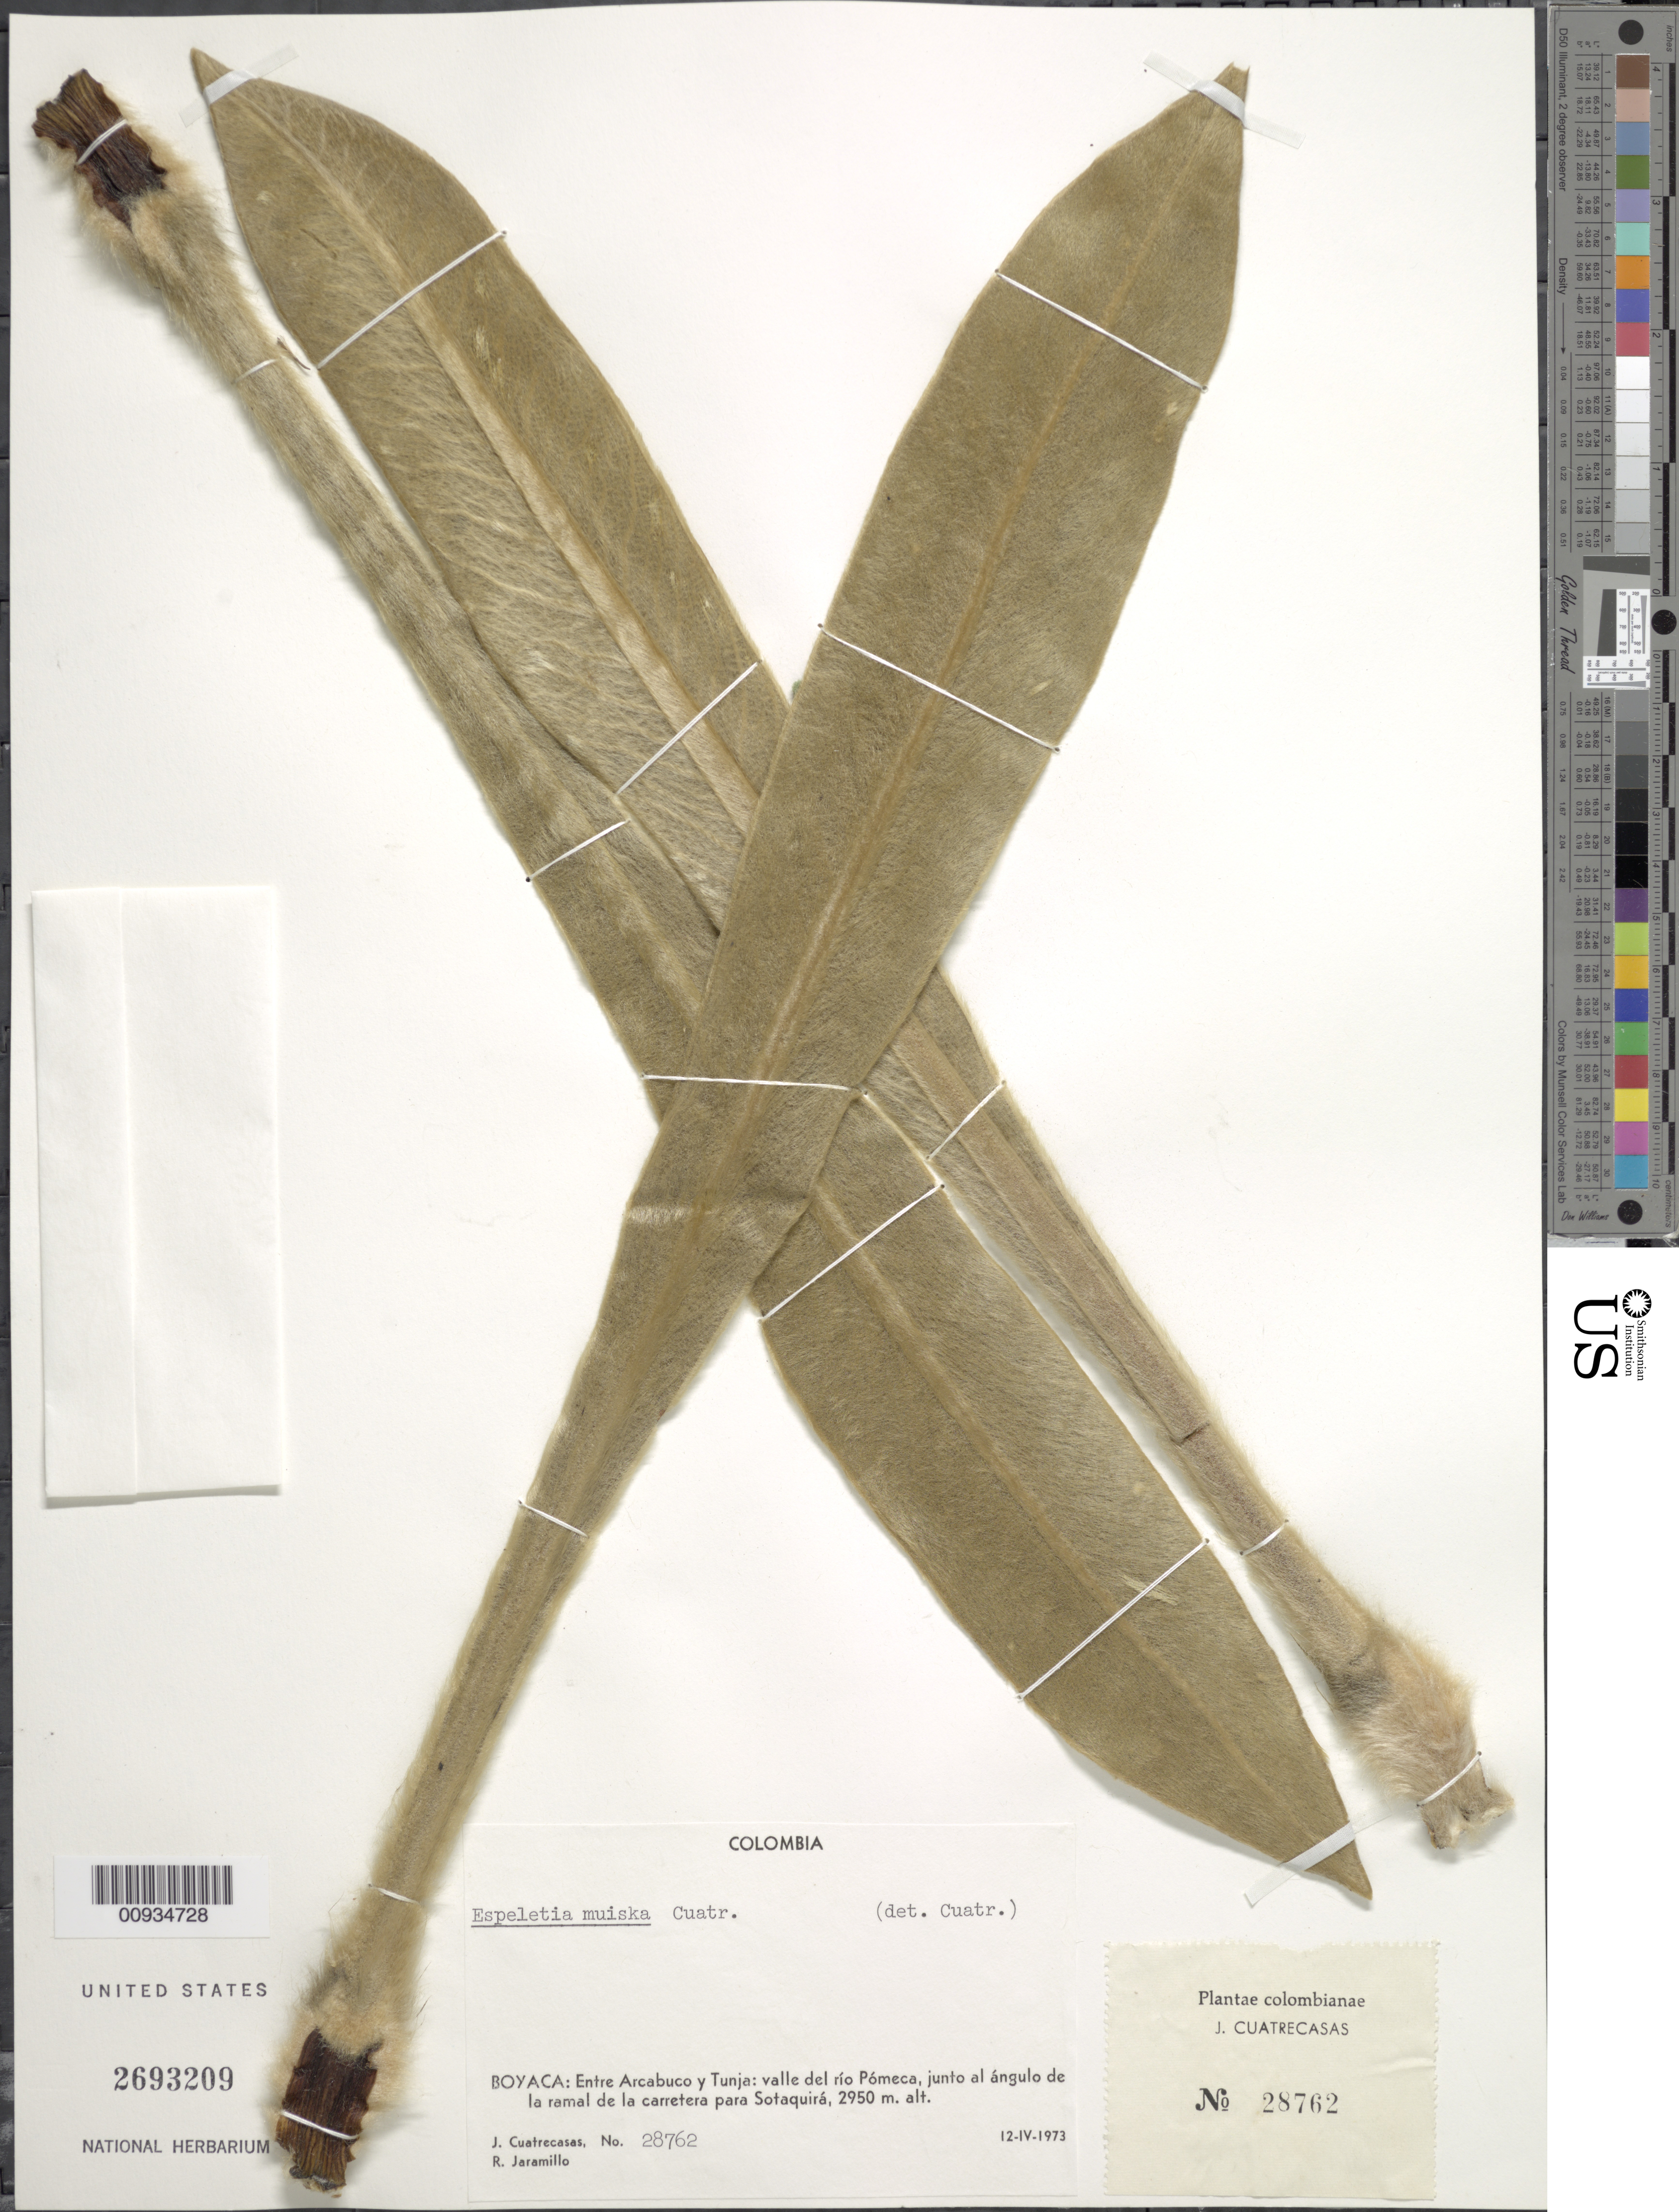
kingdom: Plantae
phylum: Tracheophyta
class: Magnoliopsida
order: Asterales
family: Asteraceae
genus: Espeletiopsis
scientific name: Espeletiopsis muiska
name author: (Cuatrec.) Cuatrec.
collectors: J. Cuatrecasas & R. Jaramillo M.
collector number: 28762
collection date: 1973-04-12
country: Colombia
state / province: Boyacá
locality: Boyacá: Entre Arcabuco y Tunja: valle del rio Pomeca, junto al angulo de la ramal de la carretera para Sotaquira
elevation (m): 2950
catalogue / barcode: US 2693209